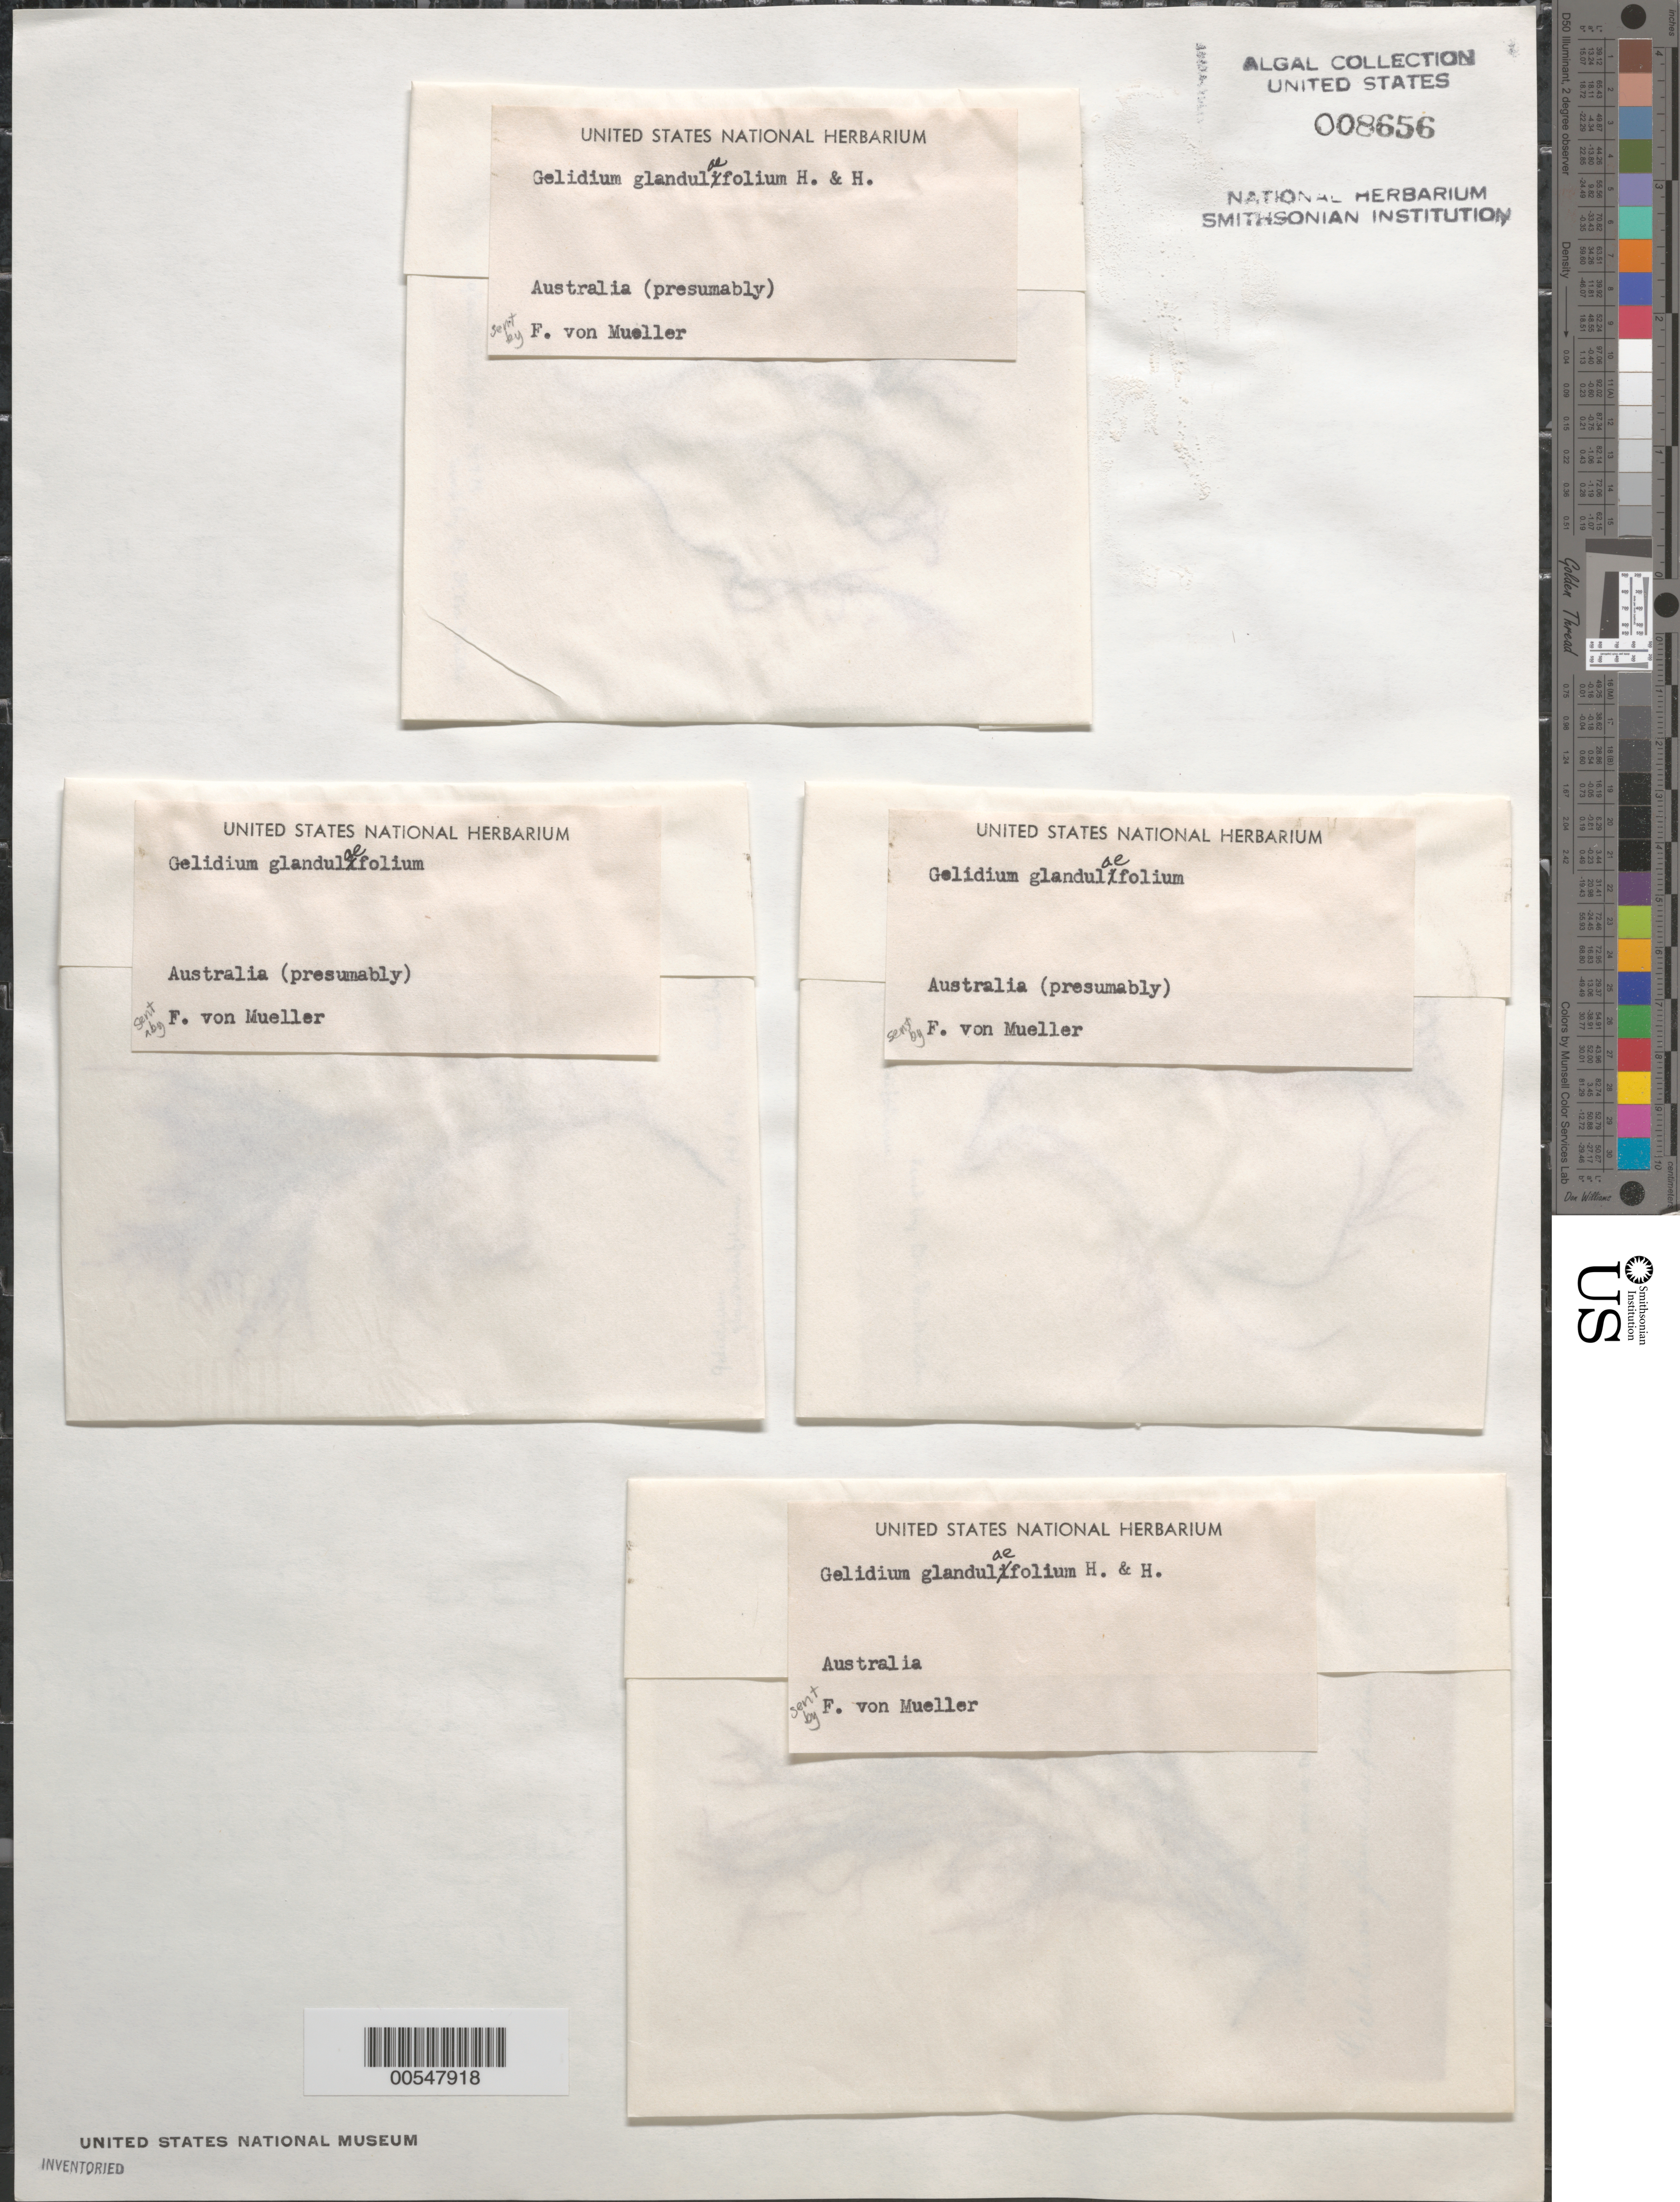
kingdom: Plantae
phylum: Rhodophyta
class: Florideophyceae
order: Gelidiales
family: Gelidiaceae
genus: Gelidium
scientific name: Gelidium asperum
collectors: F. Mueller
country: Australia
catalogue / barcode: US 8656